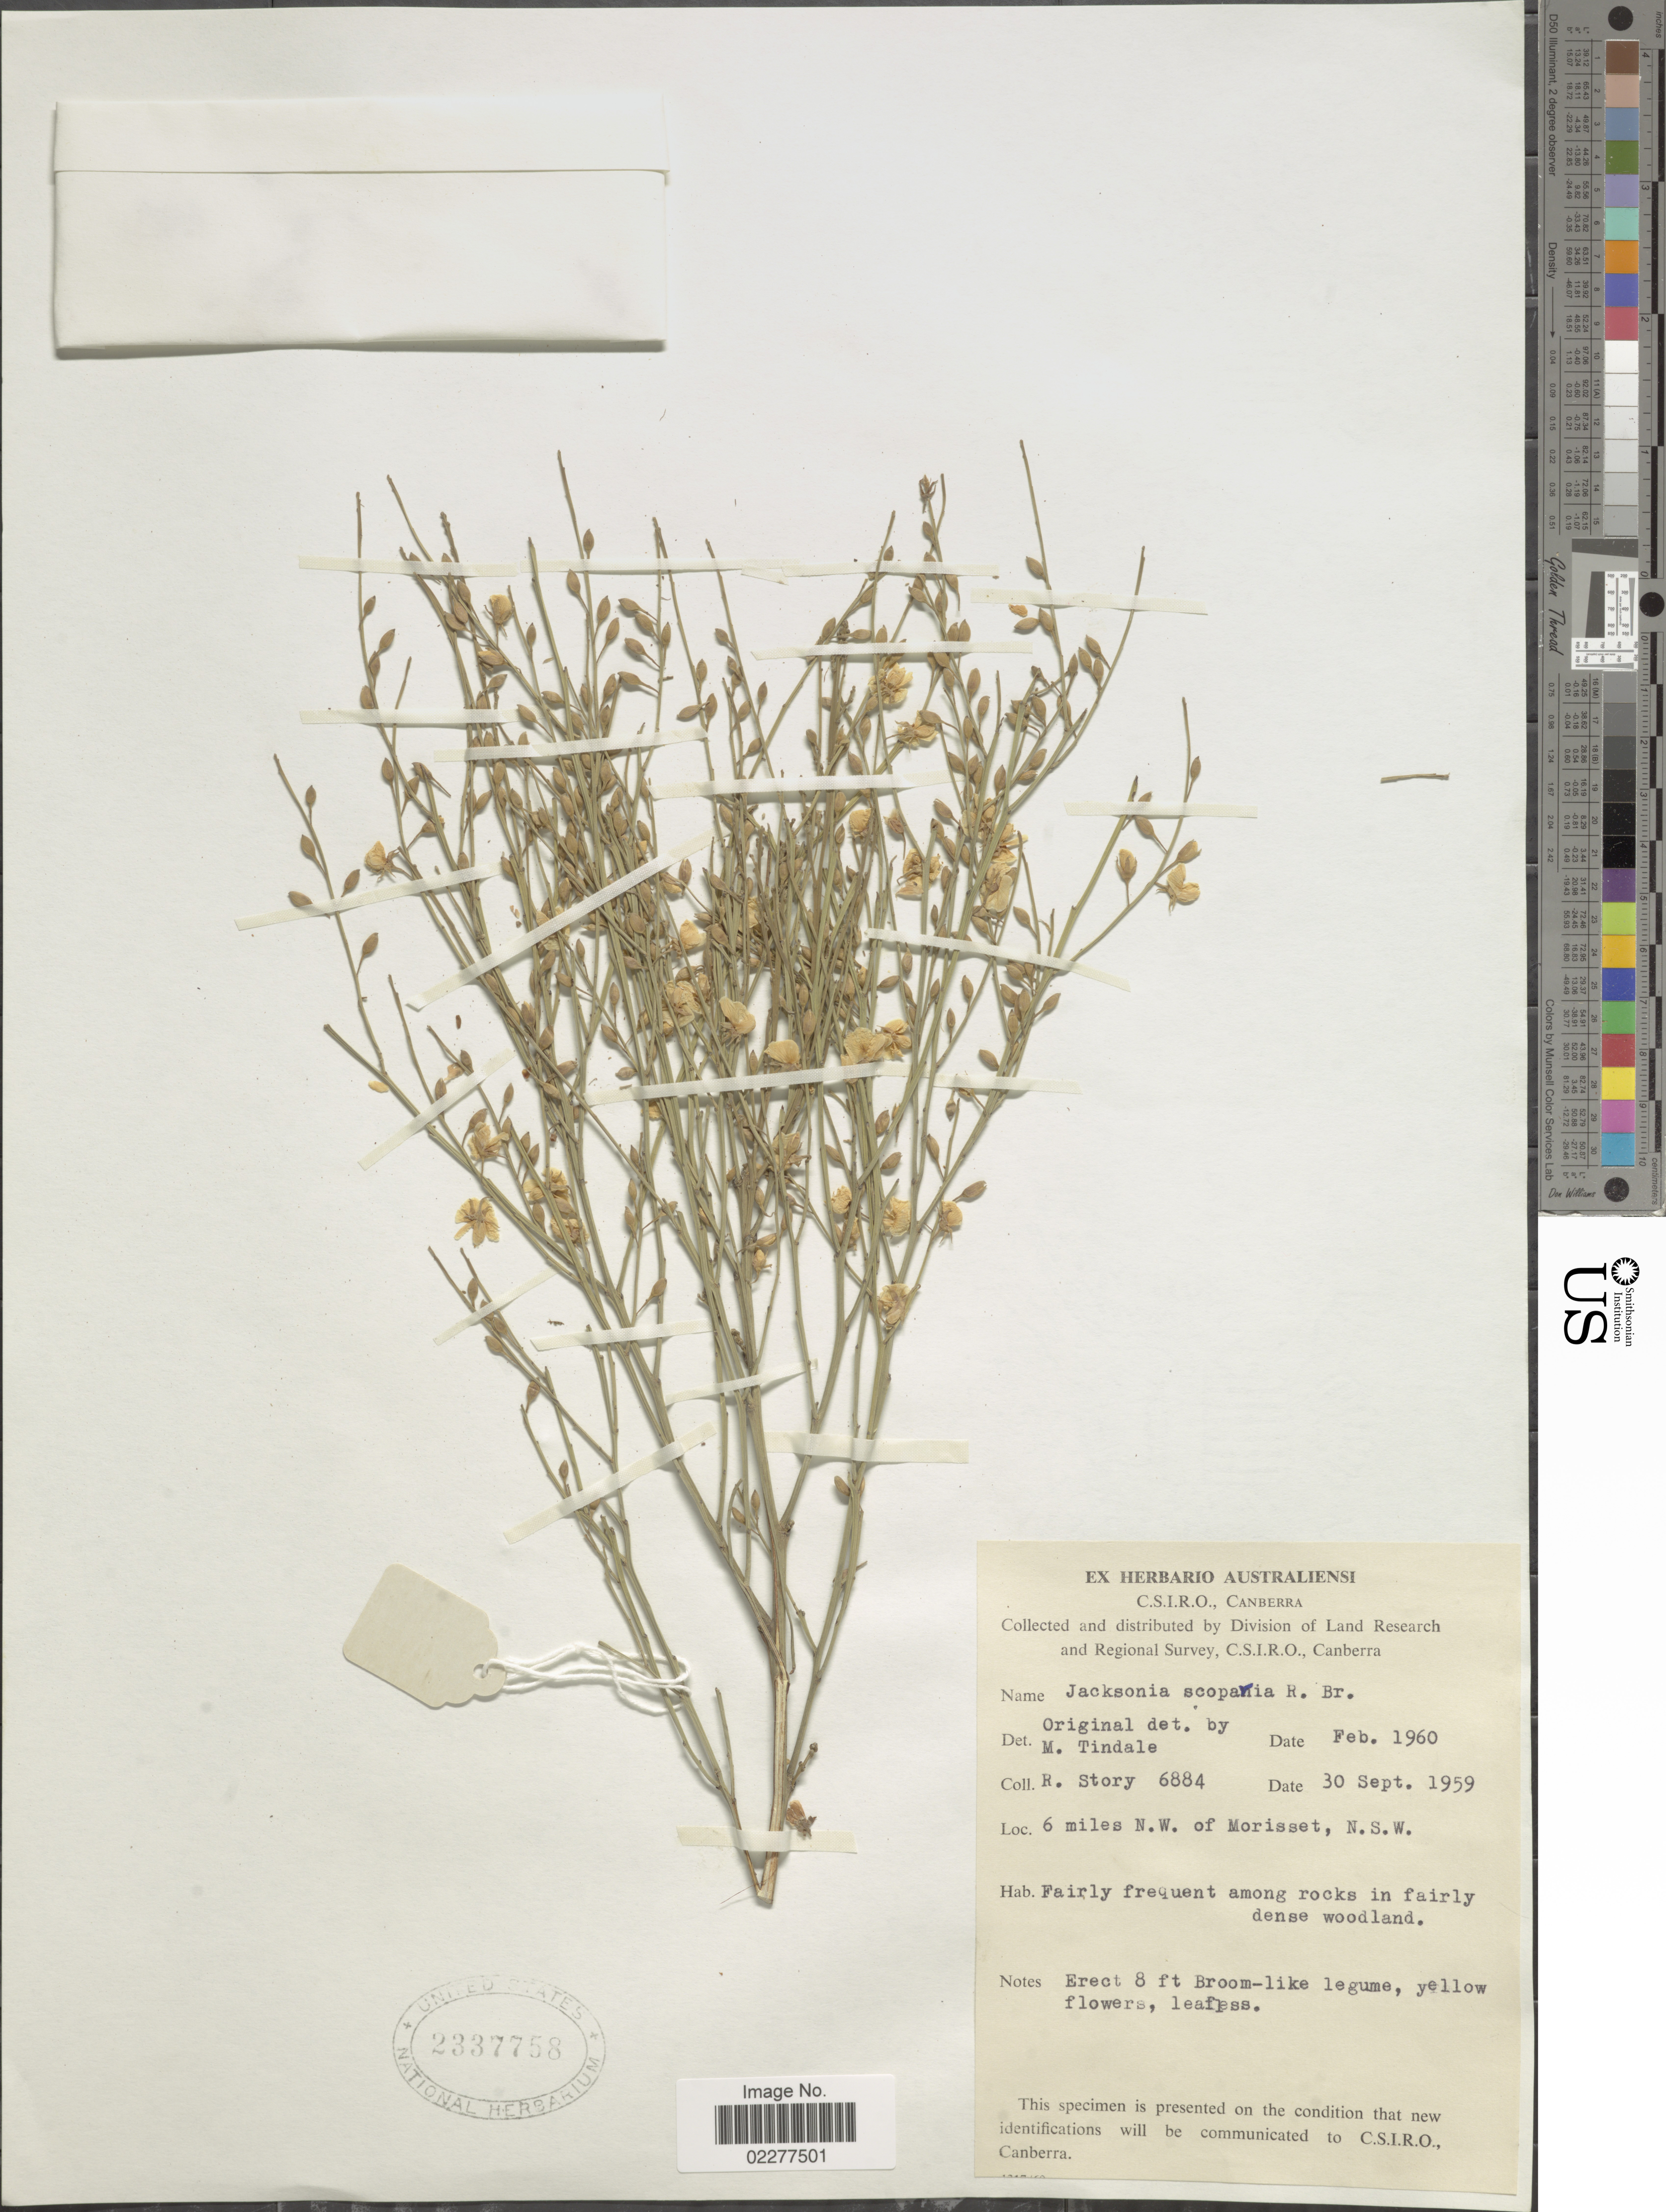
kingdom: Plantae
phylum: Tracheophyta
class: Magnoliopsida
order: Fabales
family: Fabaceae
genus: Jacksonia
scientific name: Jacksonia scoparia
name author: Sm.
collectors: R. Story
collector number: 6884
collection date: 1959-09-30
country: Australia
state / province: New South Wales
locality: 6 miles N.W. of Morisset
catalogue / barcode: US 2337758